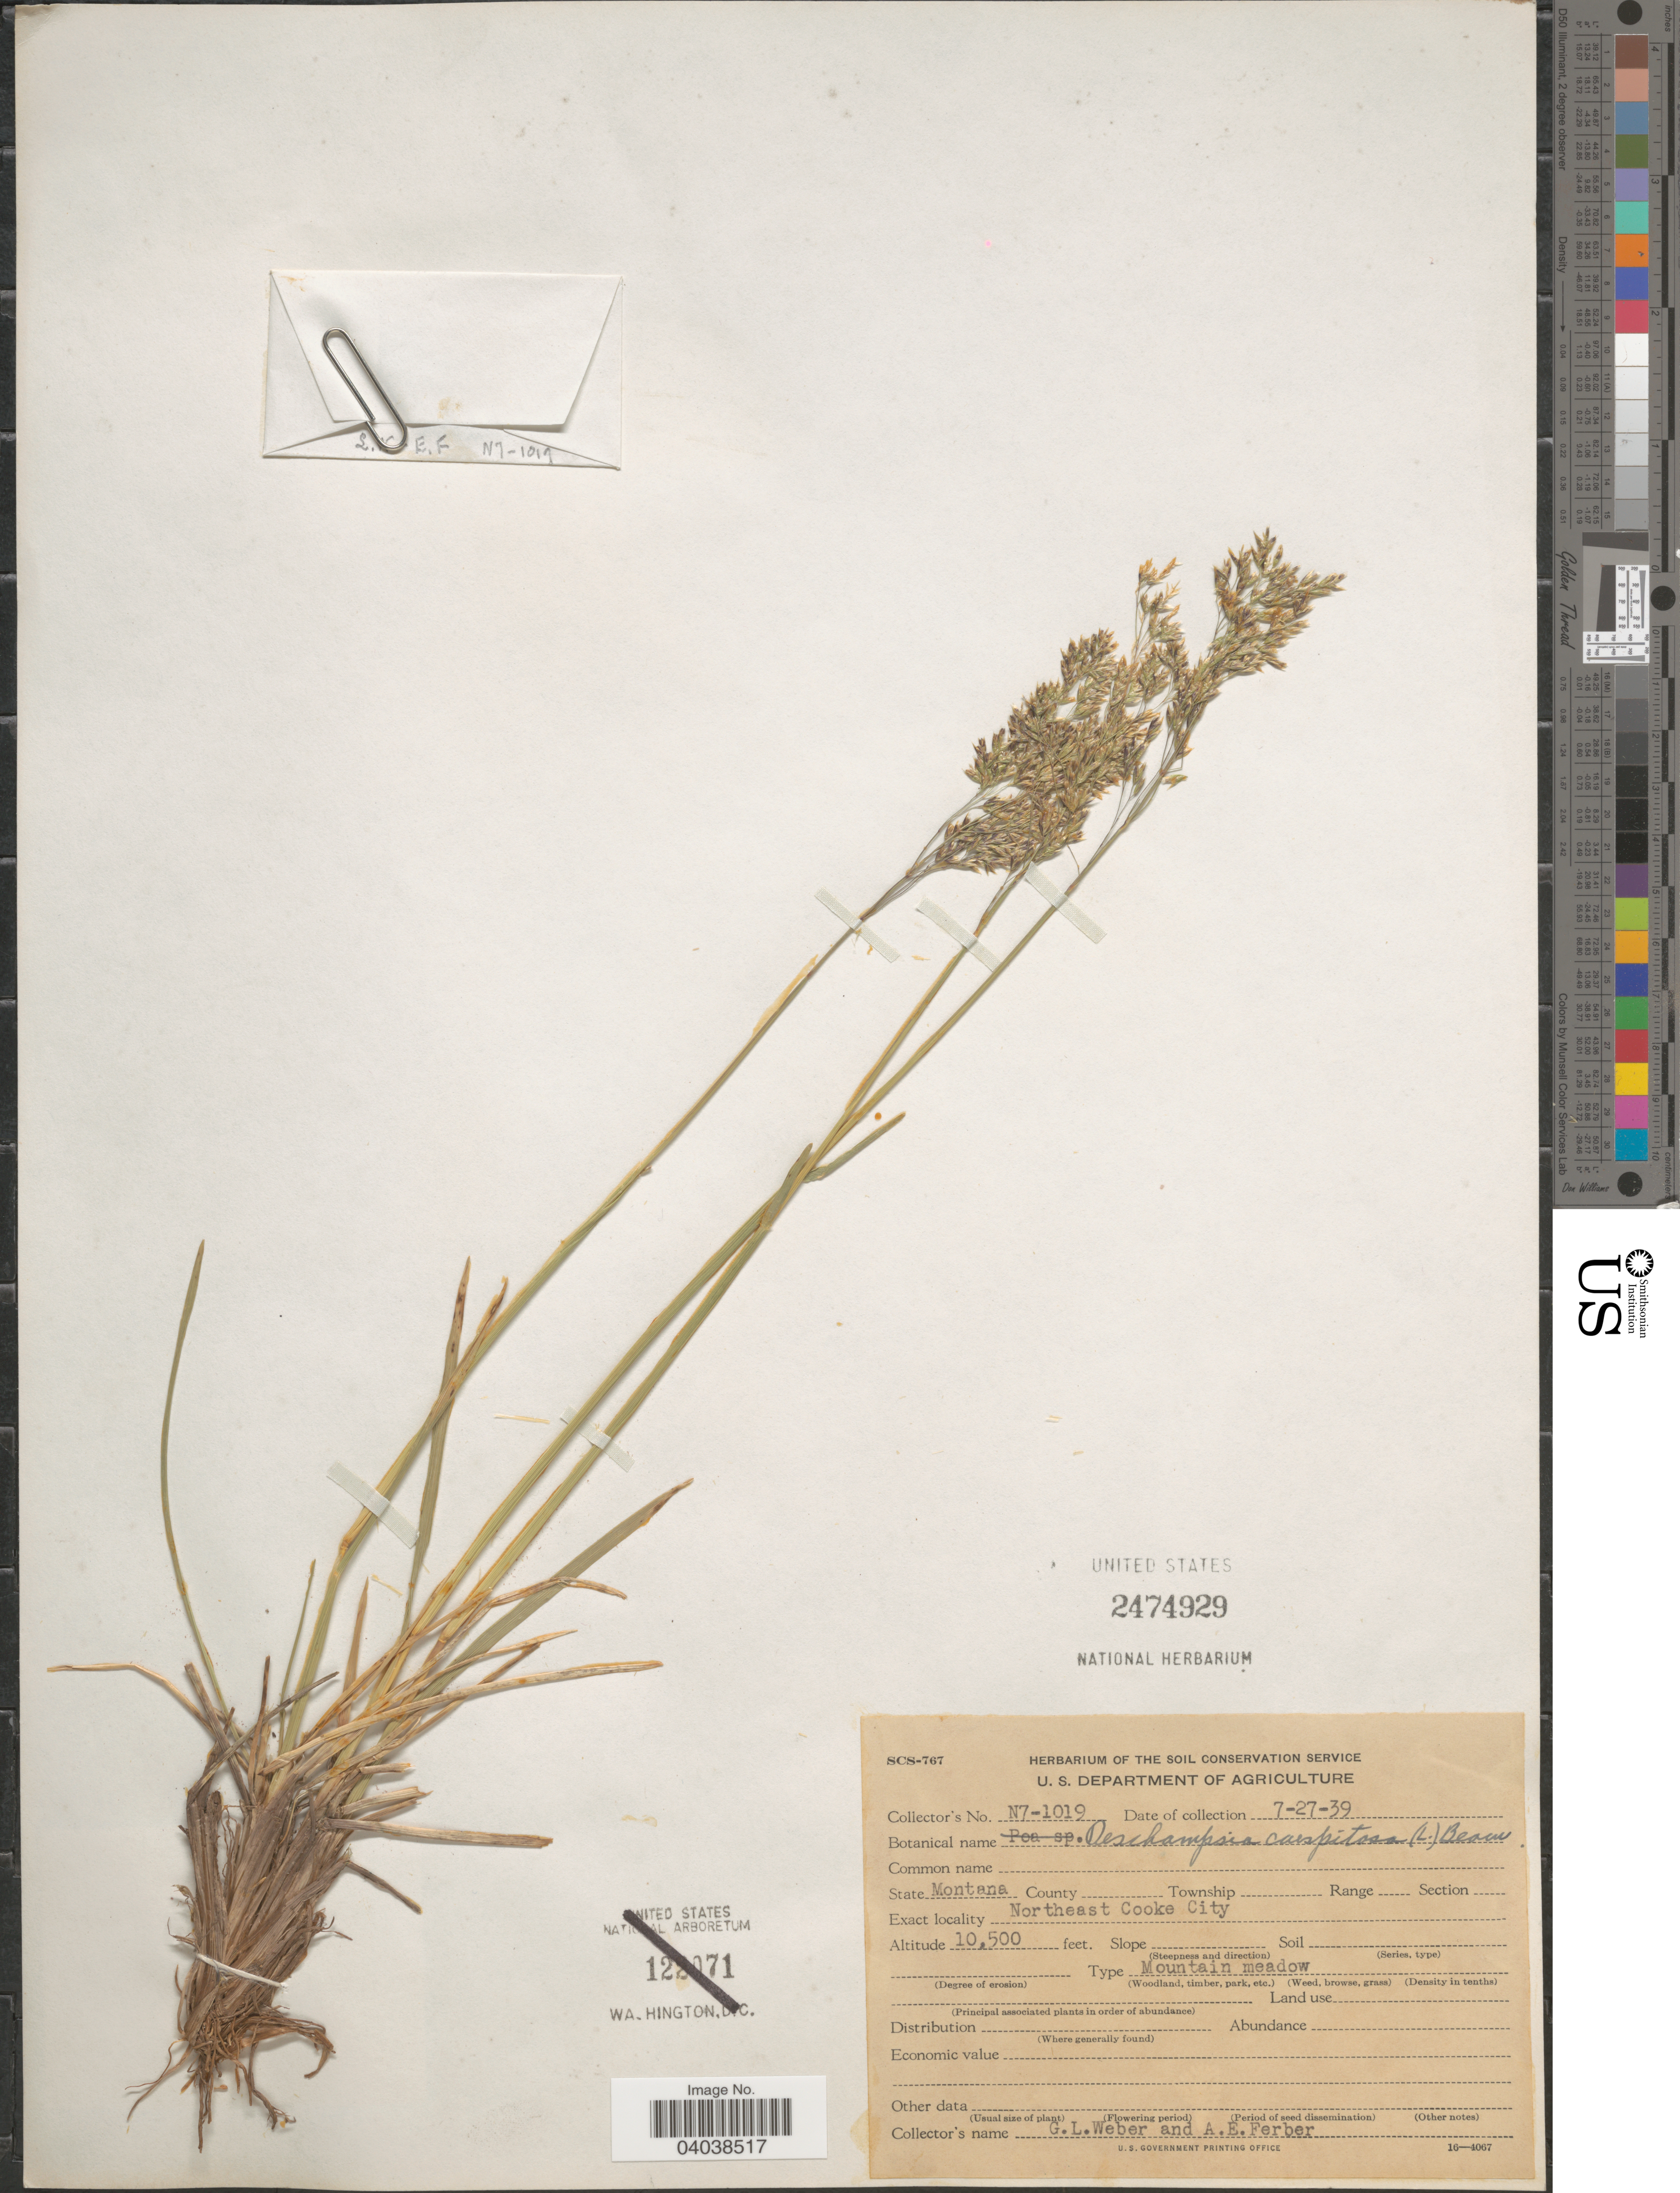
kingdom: Plantae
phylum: Tracheophyta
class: Liliopsida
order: Poales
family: Poaceae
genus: Deschampsia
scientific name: Deschampsia cespitosa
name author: (L.) P. Beauv.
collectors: G. Weber & A. Ferber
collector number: N7-1019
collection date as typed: Transcribed d/m/y: 27/7/39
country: United States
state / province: Montana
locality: Northeast Cooke City.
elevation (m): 3200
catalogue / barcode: US 2474929